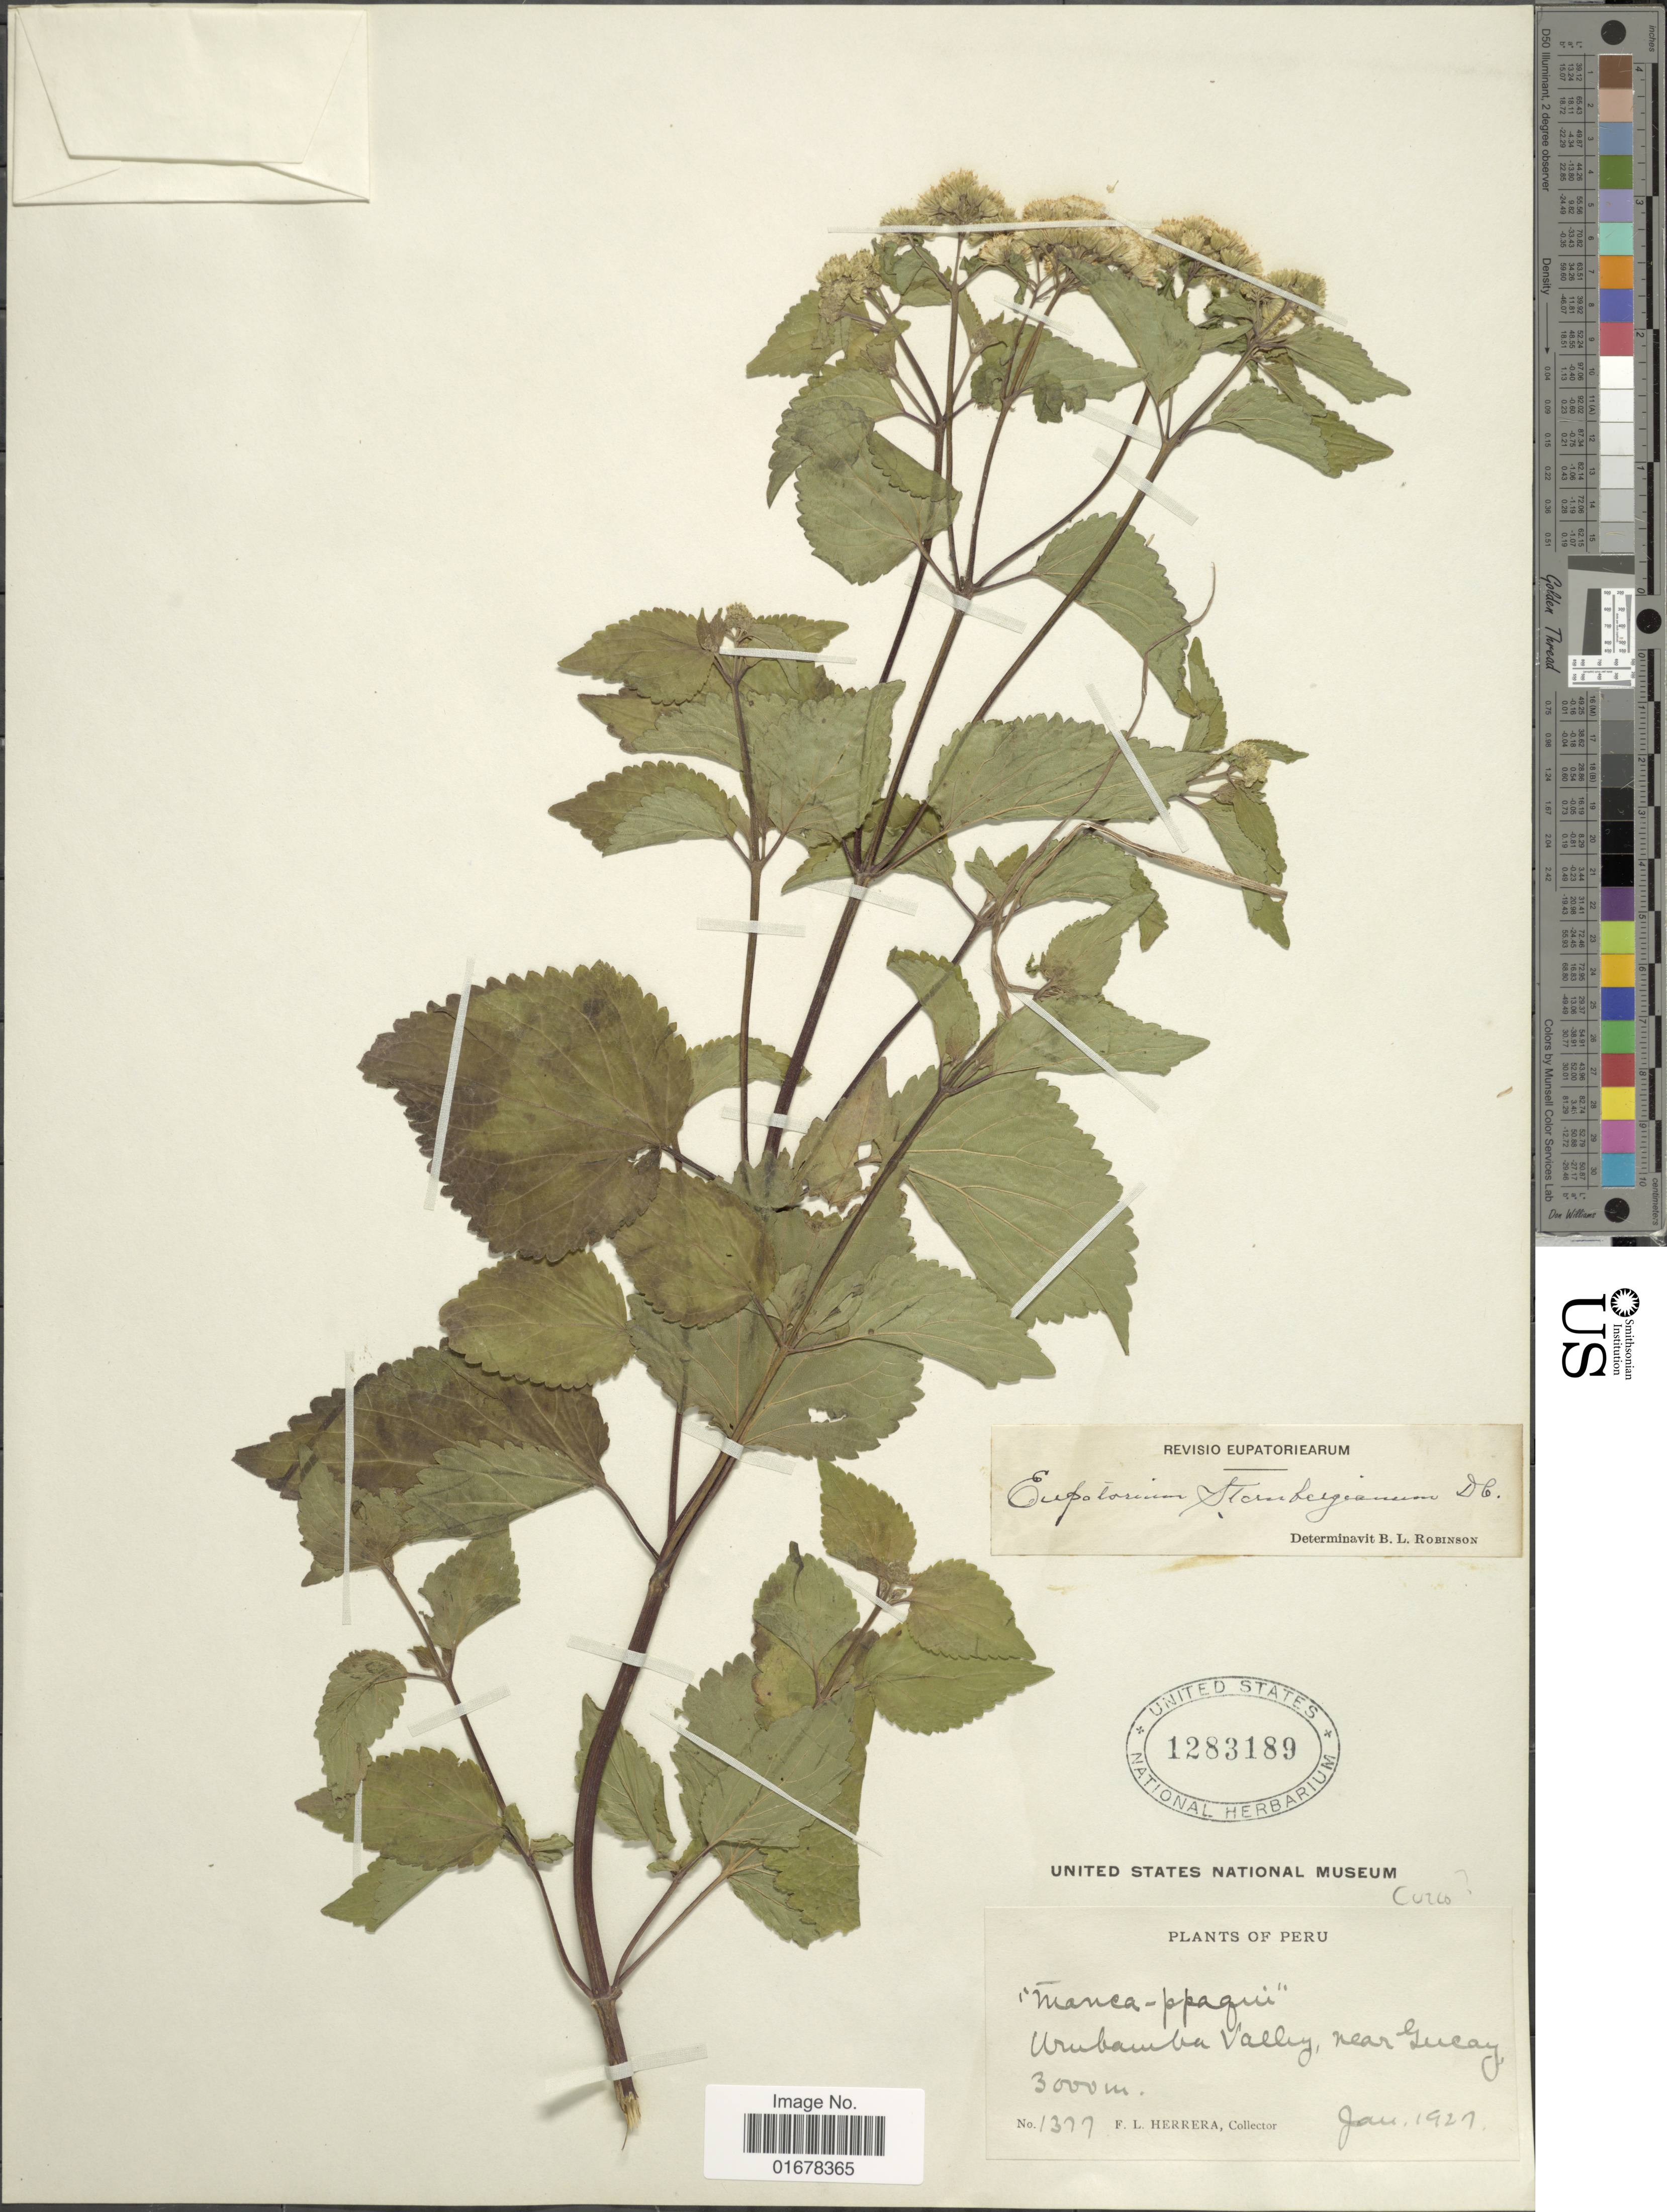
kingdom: Plantae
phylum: Tracheophyta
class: Magnoliopsida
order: Asterales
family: Asteraceae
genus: Ageratina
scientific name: Ageratina sternbergiana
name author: (DC.) R.M. King & H. Rob.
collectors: F. L. Herrera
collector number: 1377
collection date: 1927-01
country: Peru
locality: Urubamba Valley, near Gucay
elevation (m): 3000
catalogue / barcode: US 1283189